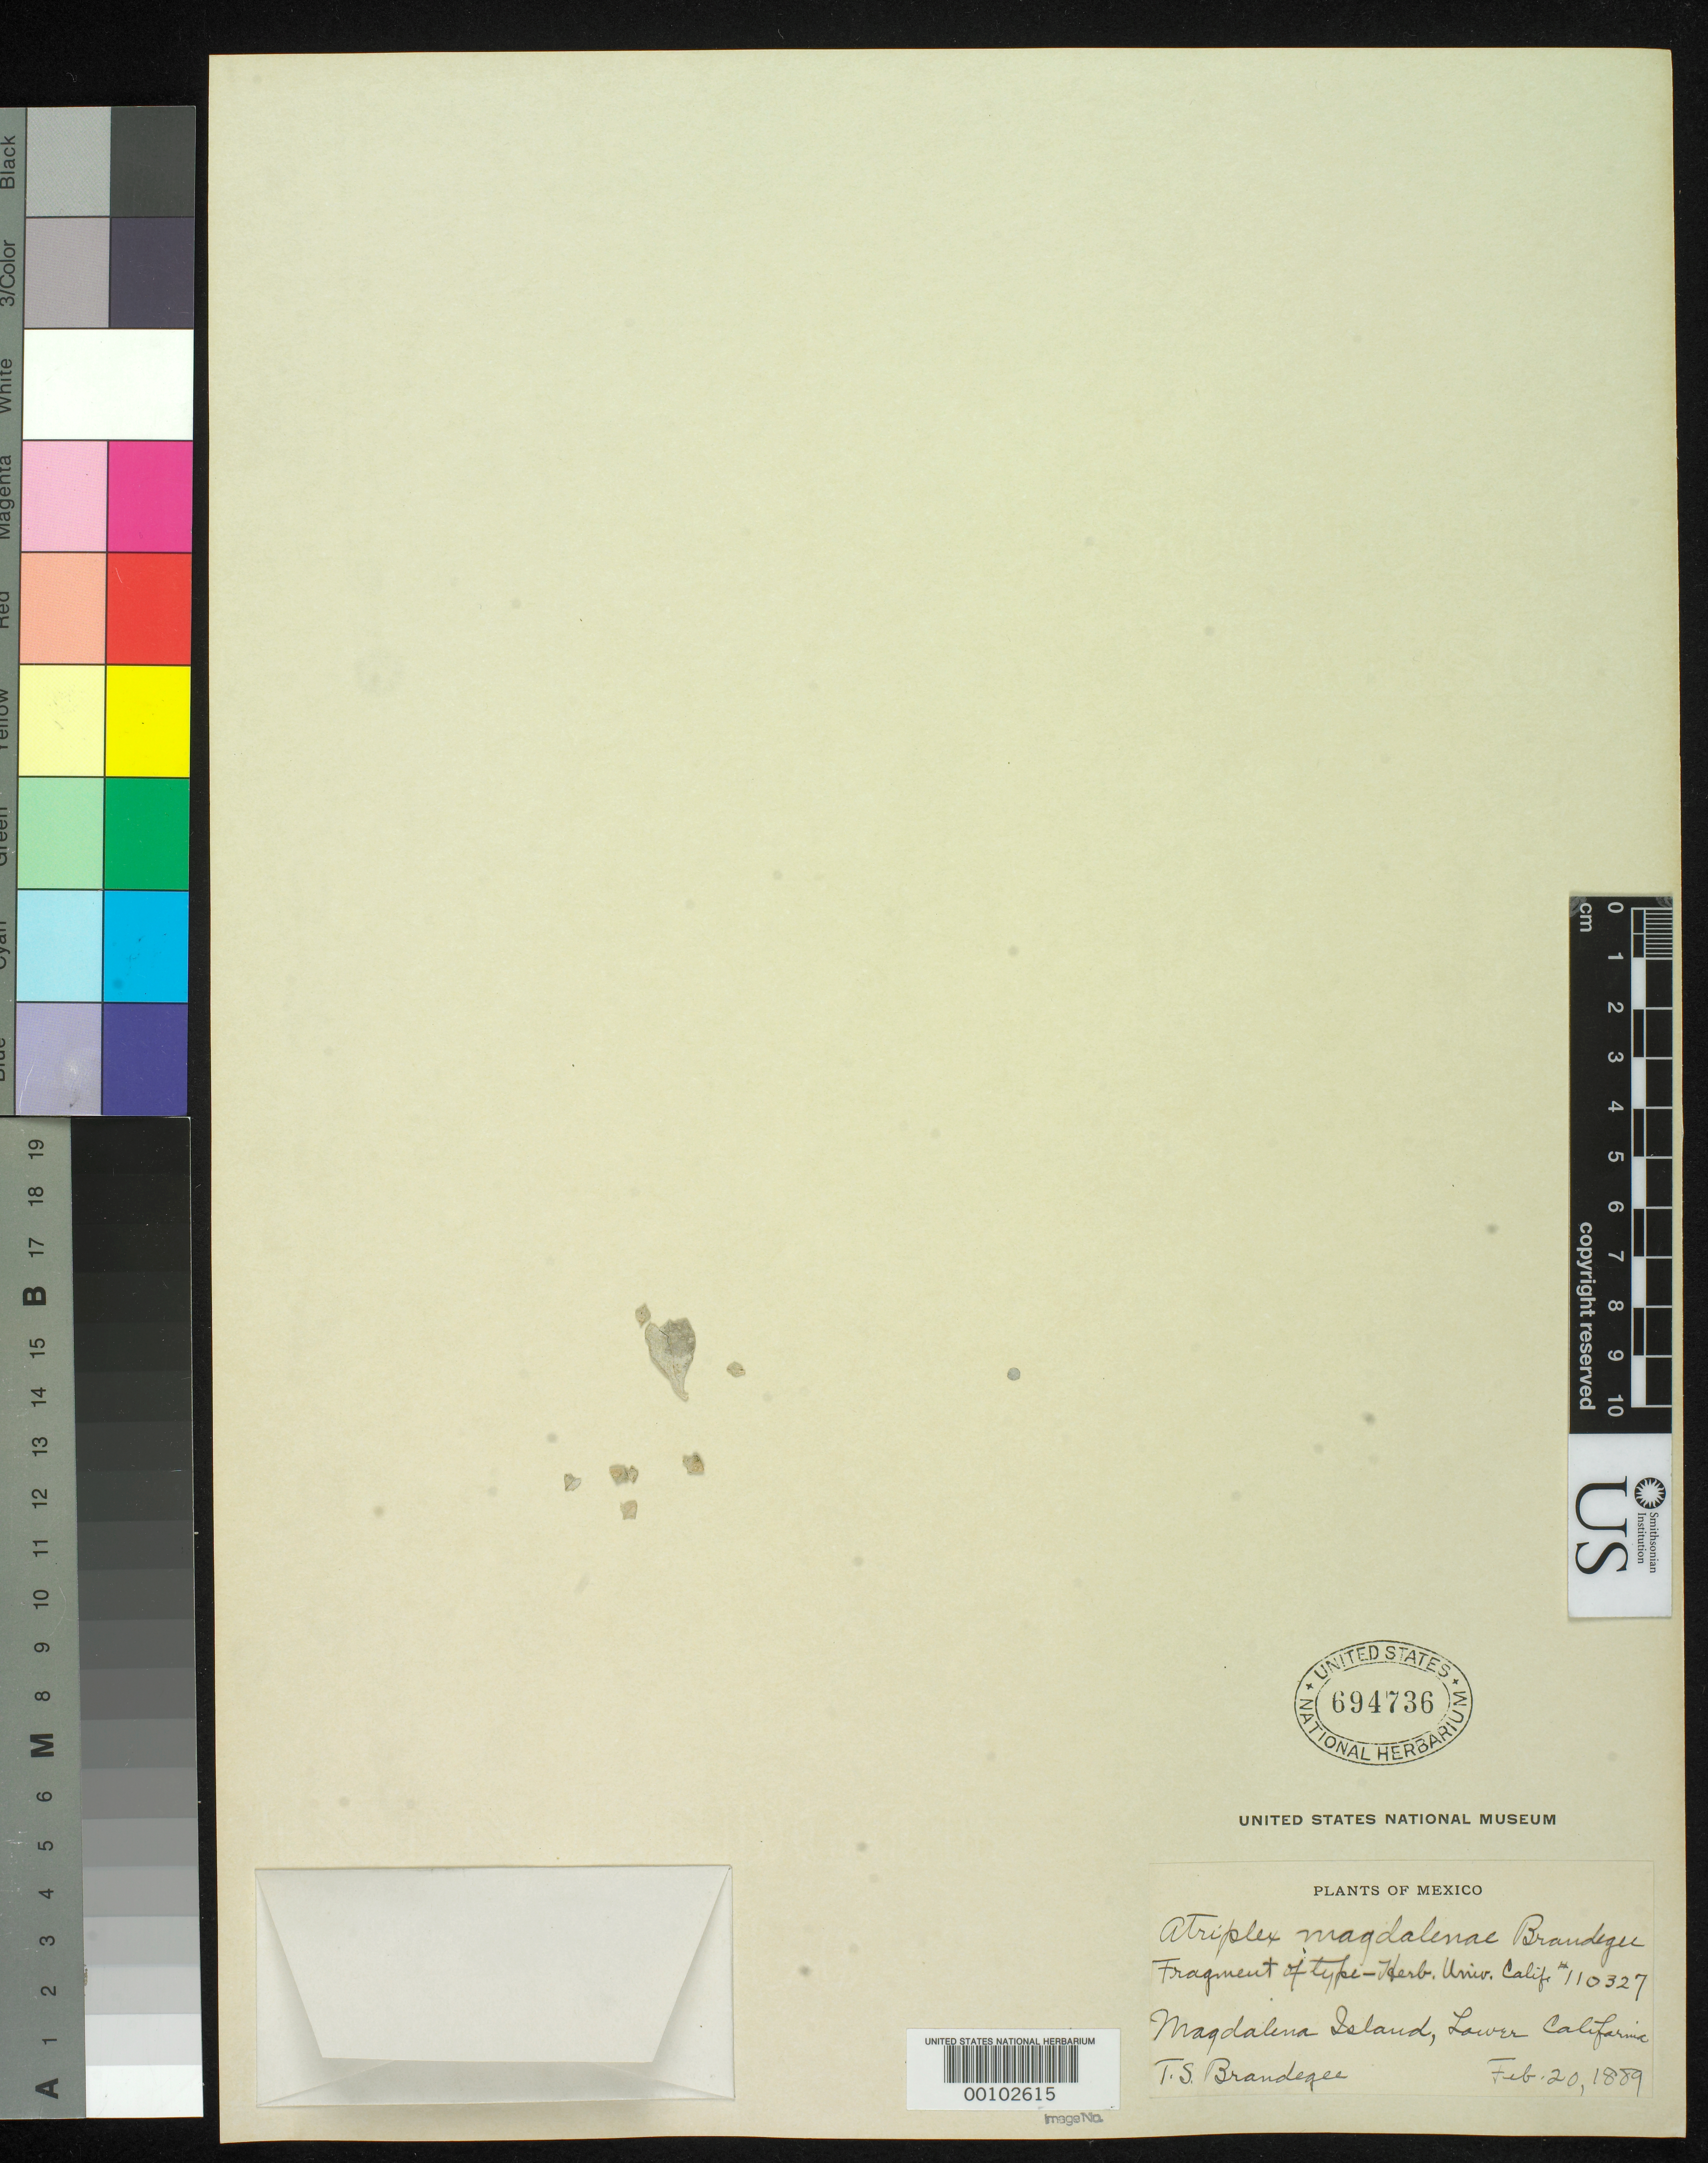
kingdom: Plantae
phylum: Tracheophyta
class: Magnoliopsida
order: Caryophyllales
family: Amaranthaceae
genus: Atriplex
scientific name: Atriplex magdalenae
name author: Brandegee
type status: Type Fragment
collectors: T. S. Brandegee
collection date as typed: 20 Feb 1889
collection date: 1889-02-20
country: Mexico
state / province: Baja California Sur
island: Magdalena Island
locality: Magdalena Island.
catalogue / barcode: US 694736